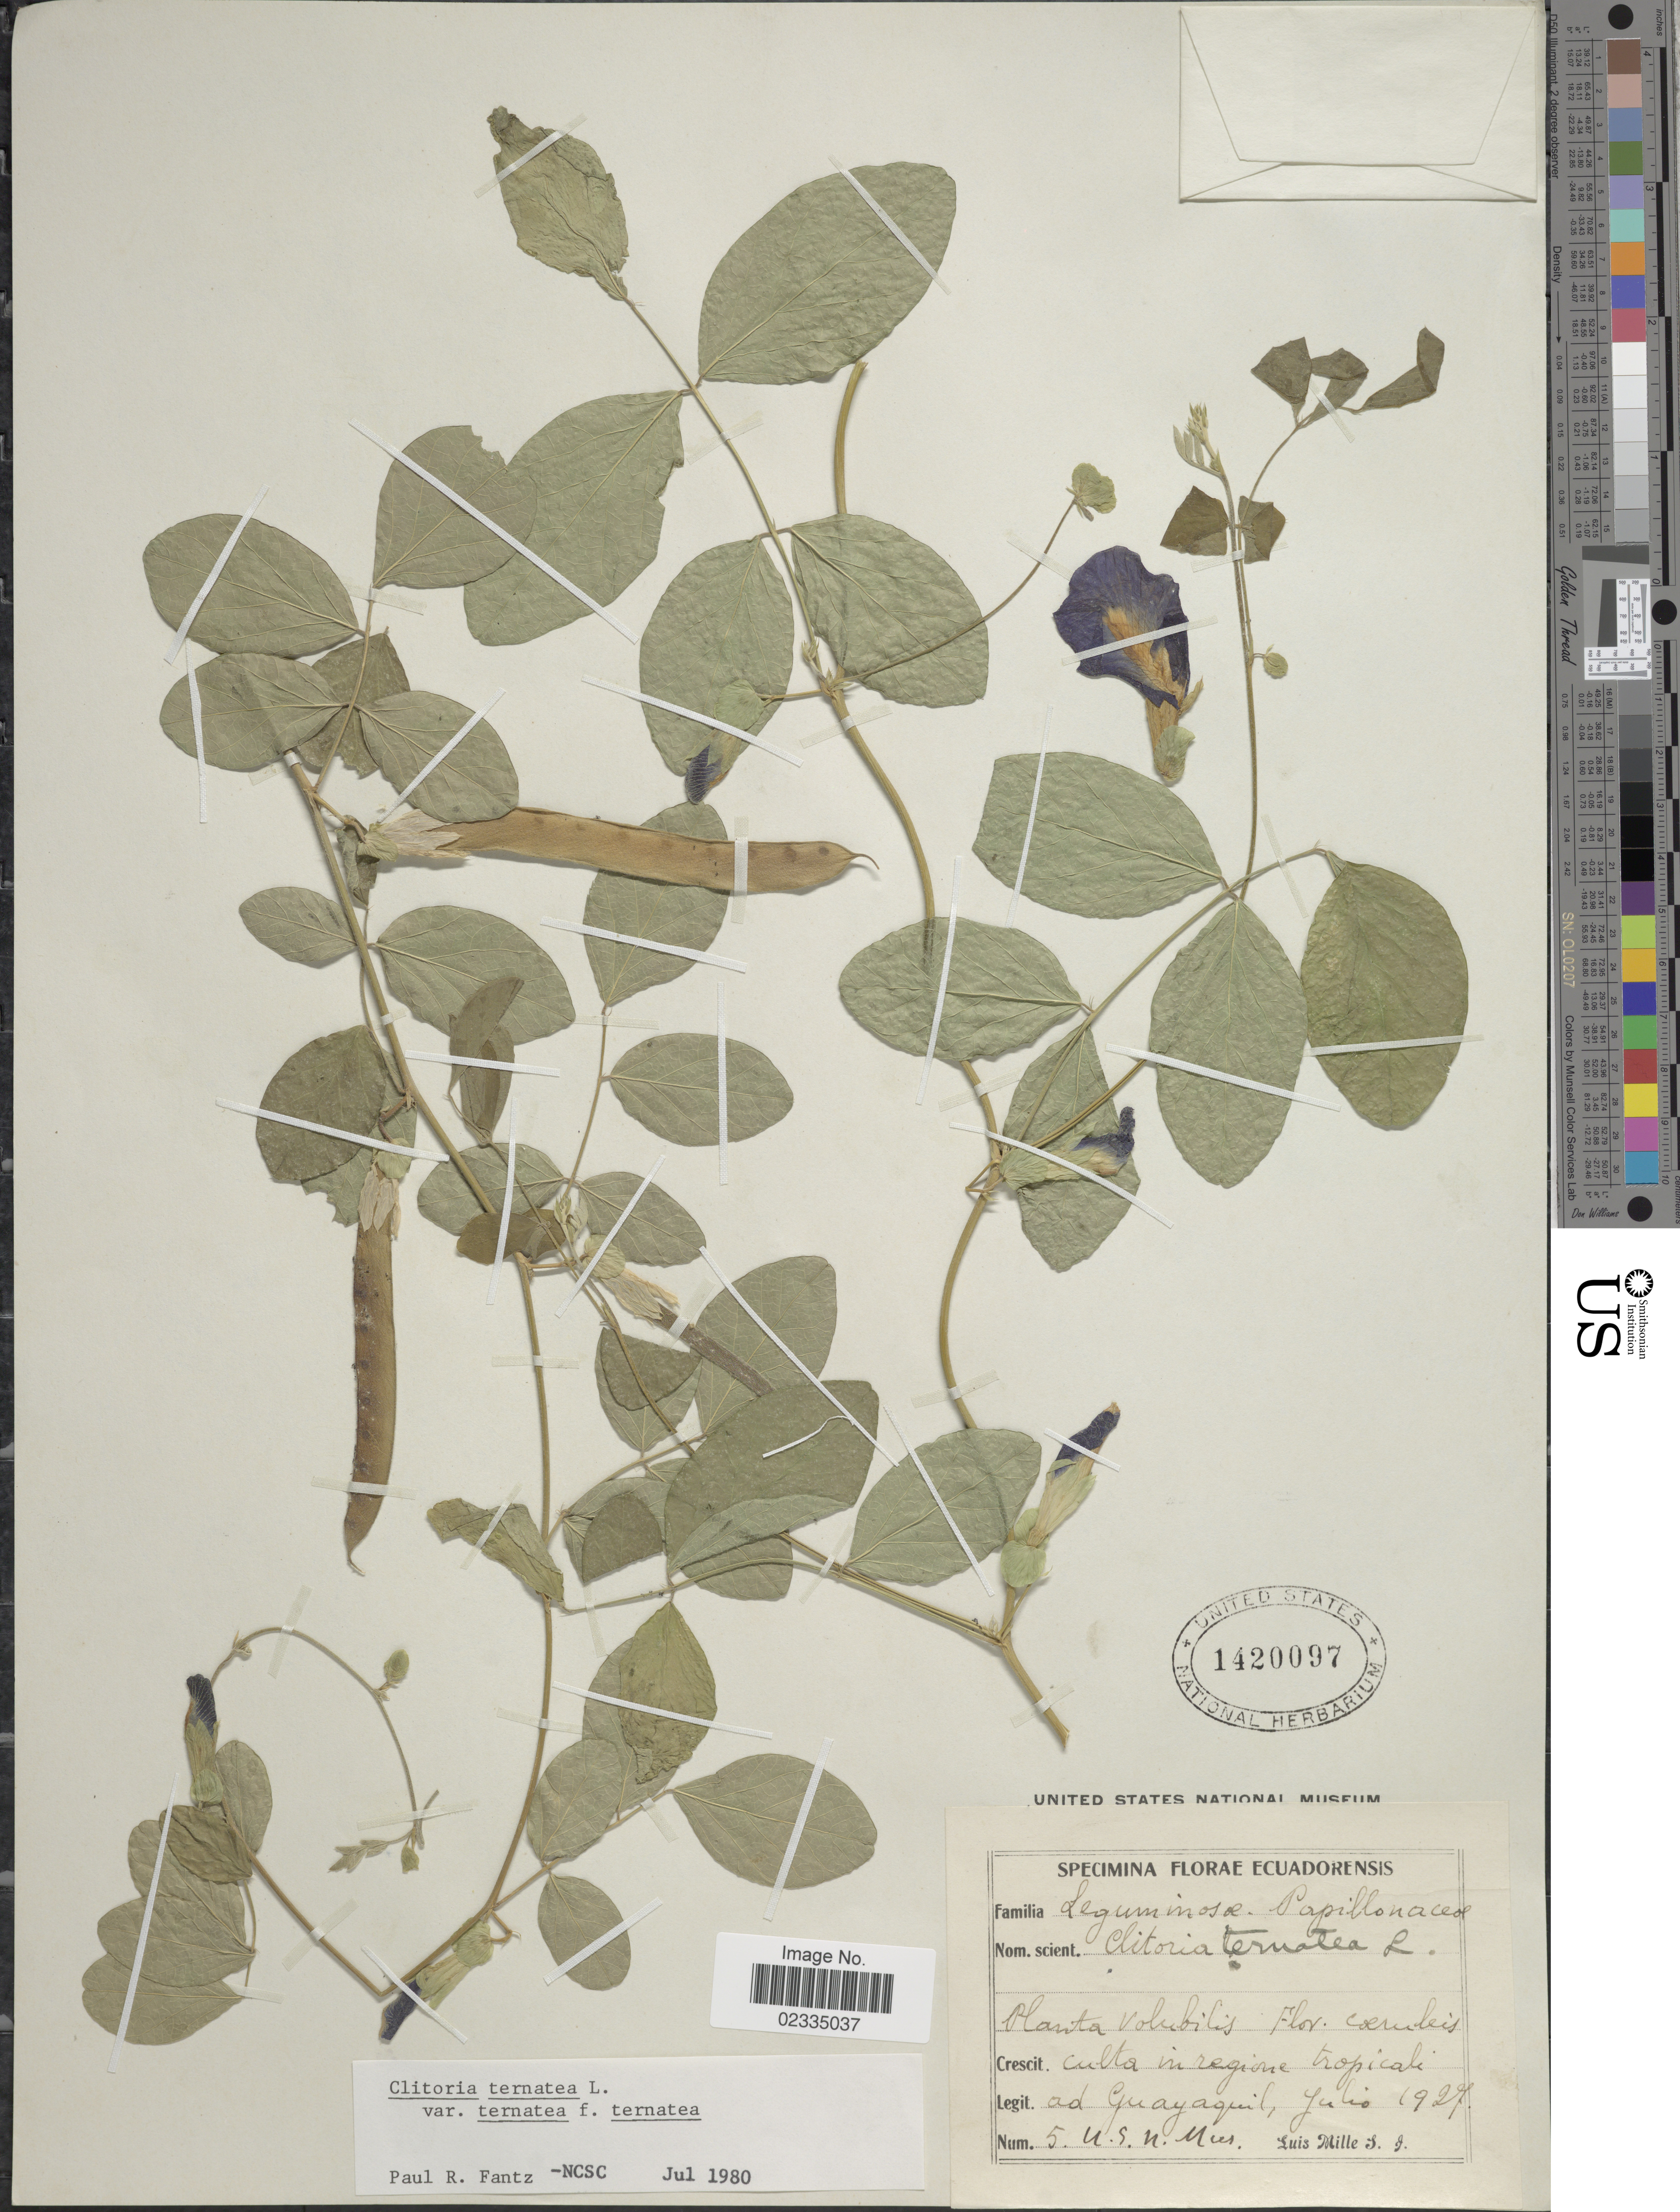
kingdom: Plantae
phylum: Tracheophyta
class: Magnoliopsida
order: Fabales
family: Fabaceae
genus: Clitoria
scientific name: Clitoria ternatea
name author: L.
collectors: L. Mille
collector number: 5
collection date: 1927-07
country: Ecuador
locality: Culta in regione tropicali ad Guayaquil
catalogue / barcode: US 1420097